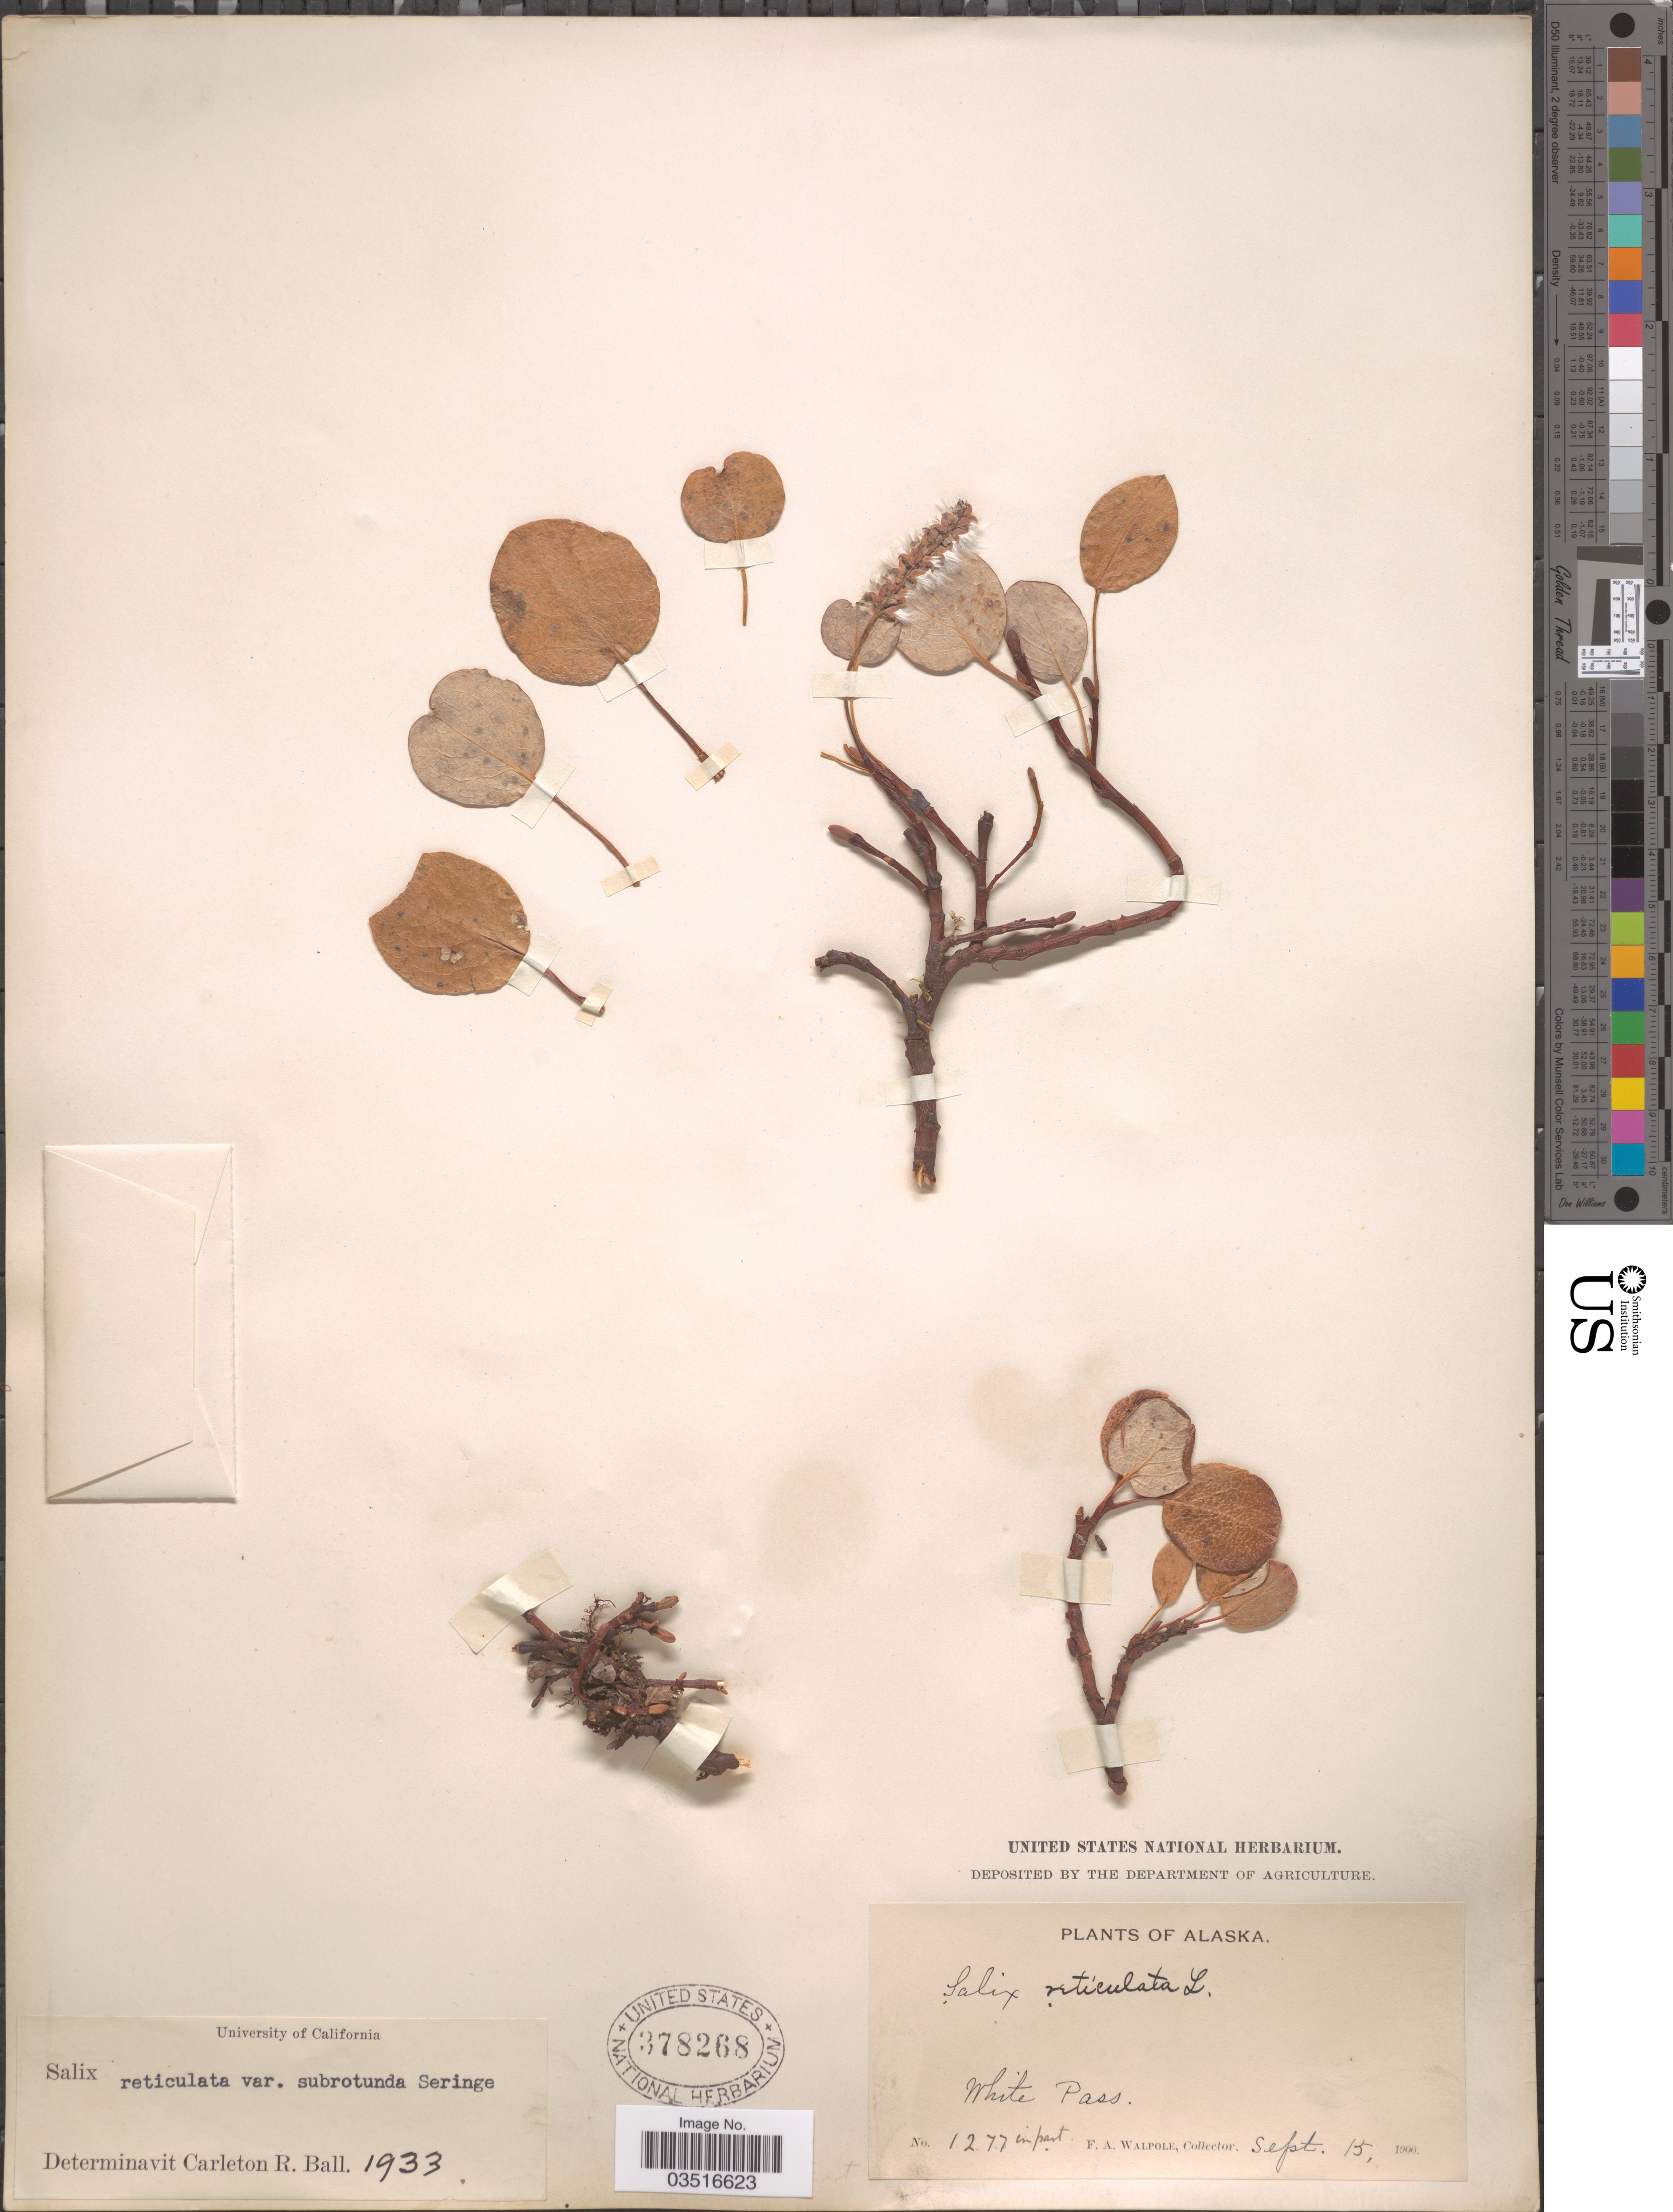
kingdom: Plantae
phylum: Tracheophyta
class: Magnoliopsida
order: Malpighiales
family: Salicaceae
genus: Salix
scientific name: Salix reticulata var. subrotunda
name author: Ser.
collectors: F. Walpole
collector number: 1277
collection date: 1900-09-15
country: United States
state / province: Alaska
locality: White Pass.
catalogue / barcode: US 378268